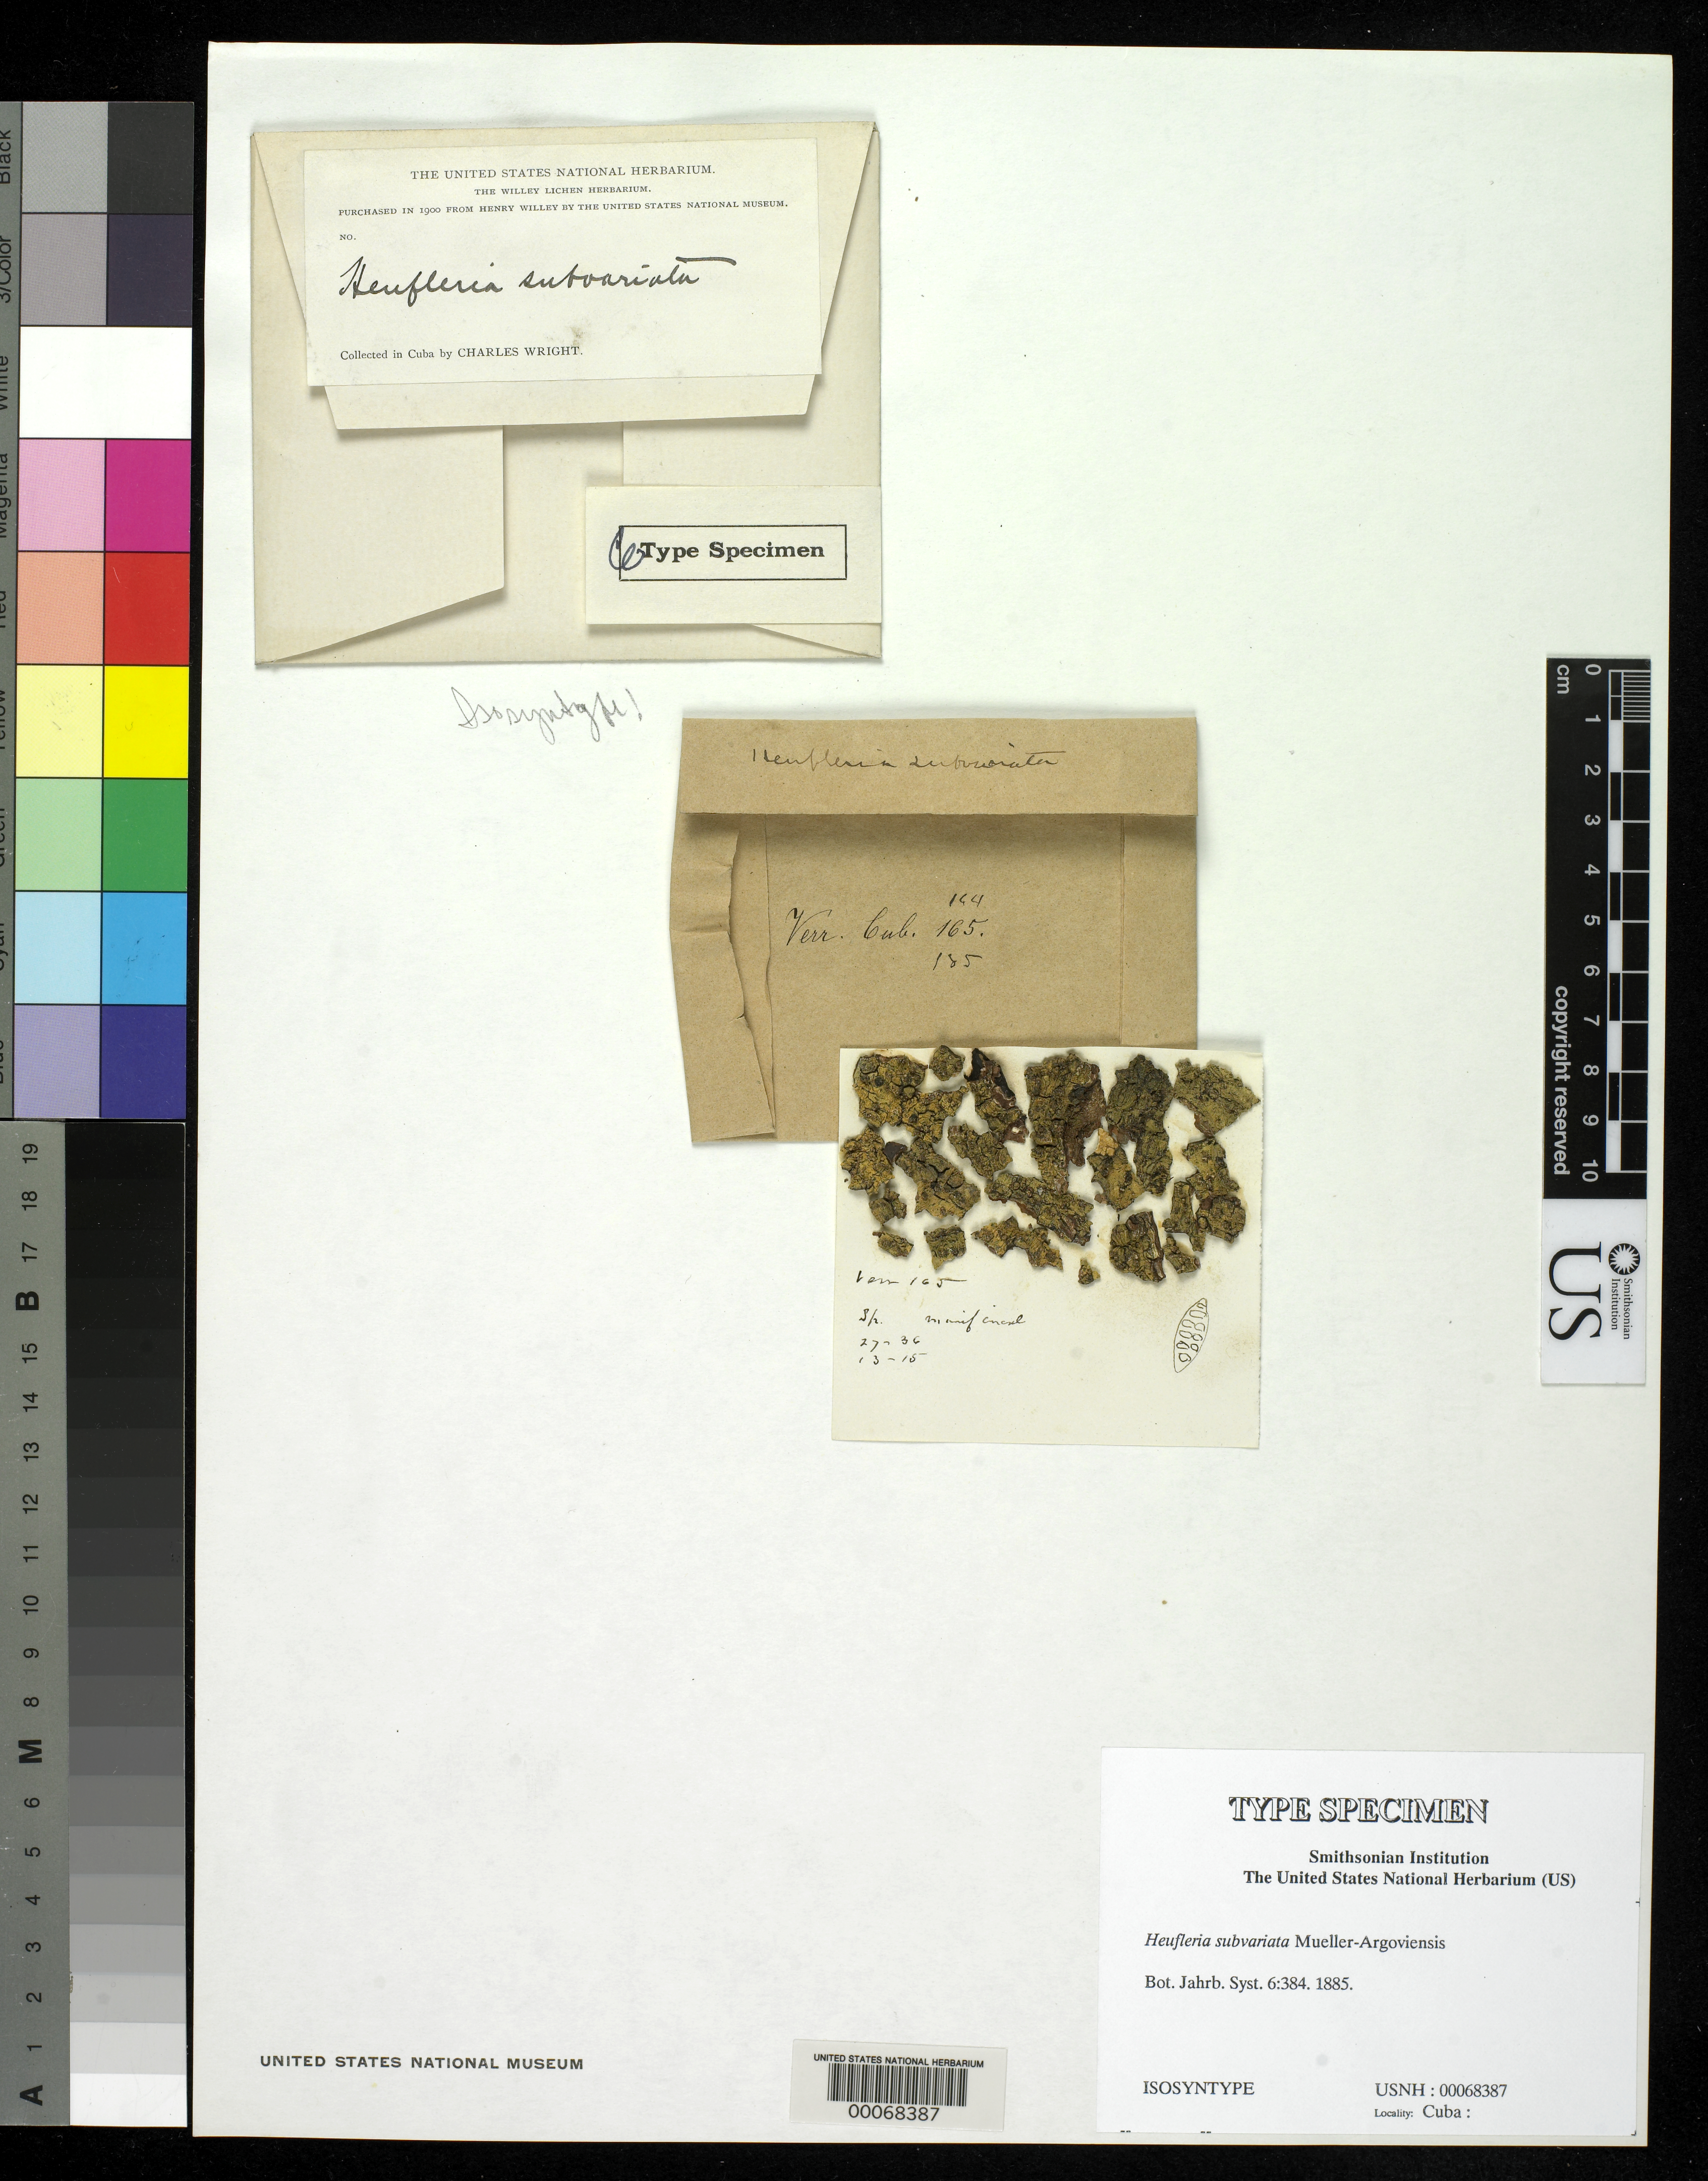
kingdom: Fungi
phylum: Ascomycota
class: Leotiomycetes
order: Rhytismatales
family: Rhytismataceae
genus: Heufleria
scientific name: Heufleria subvariata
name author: Müll. Arg.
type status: Isosyntype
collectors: C. Wright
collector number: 165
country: Cuba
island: Greater Antilles